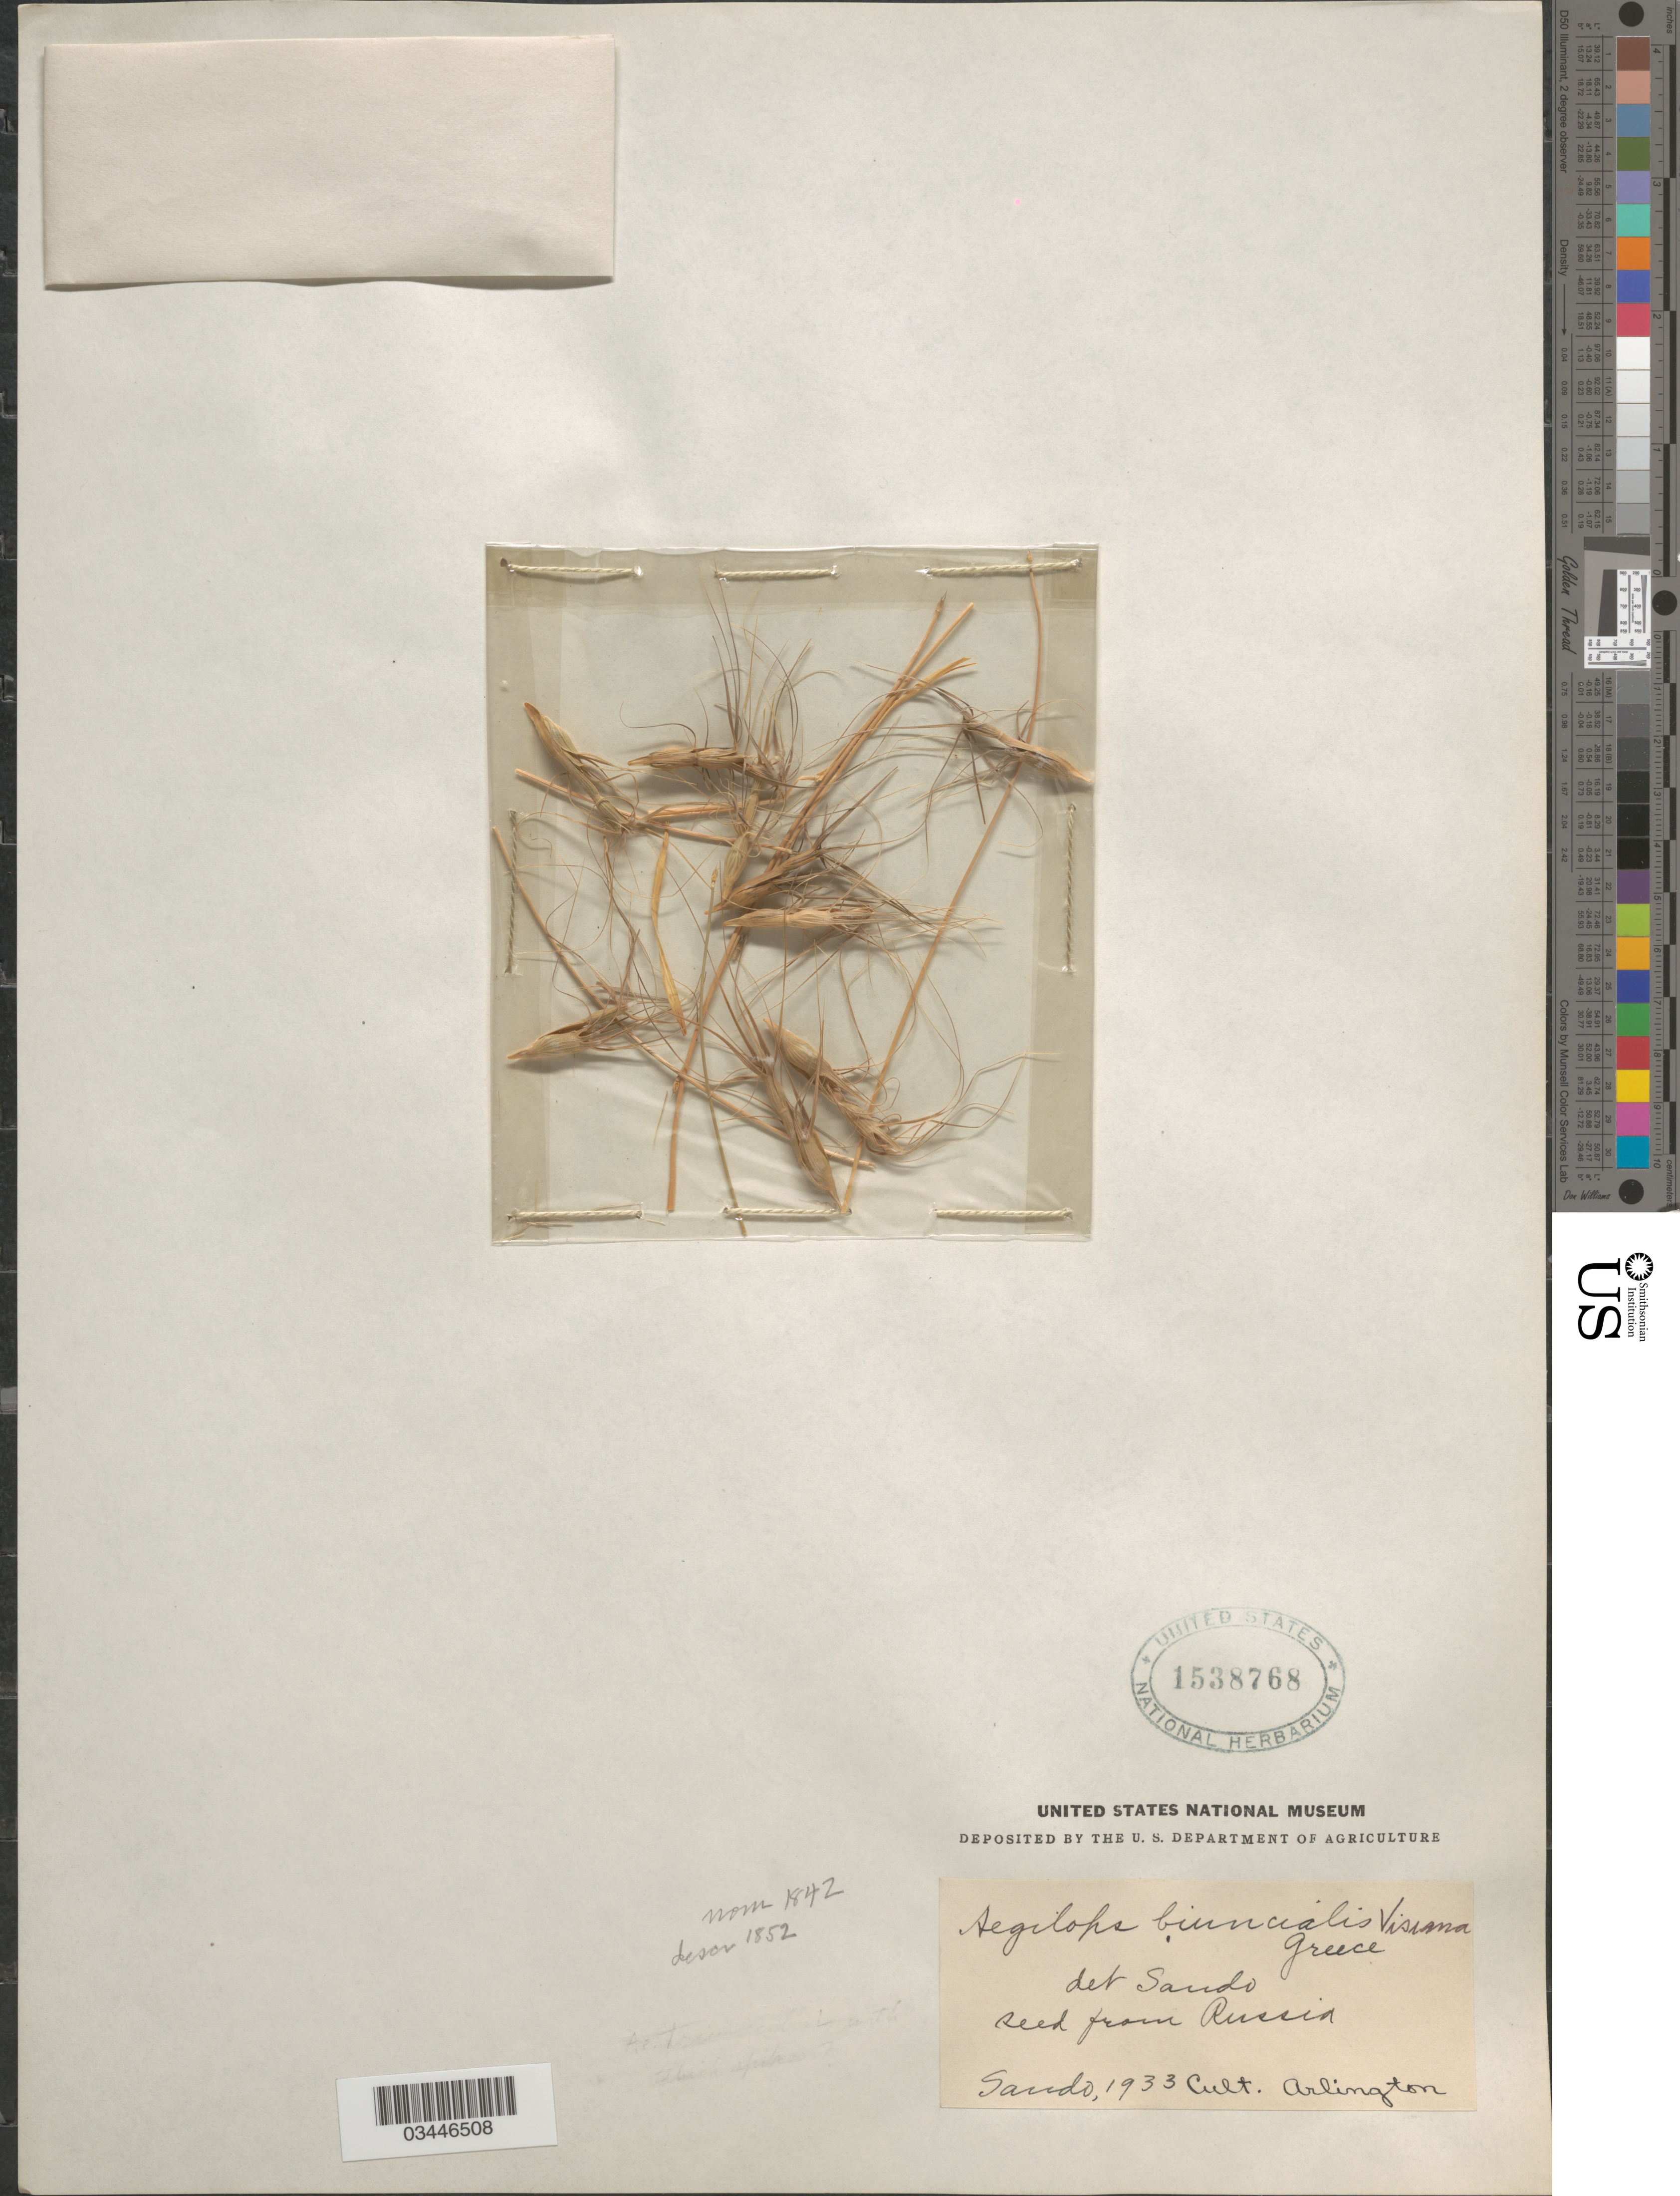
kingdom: Plantae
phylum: Tracheophyta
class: Liliopsida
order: Poales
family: Poaceae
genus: Aegilops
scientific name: Aegilops biuncialis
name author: Vis.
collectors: -. Sando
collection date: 1933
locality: Cult. Arlington.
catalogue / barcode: US 1538768